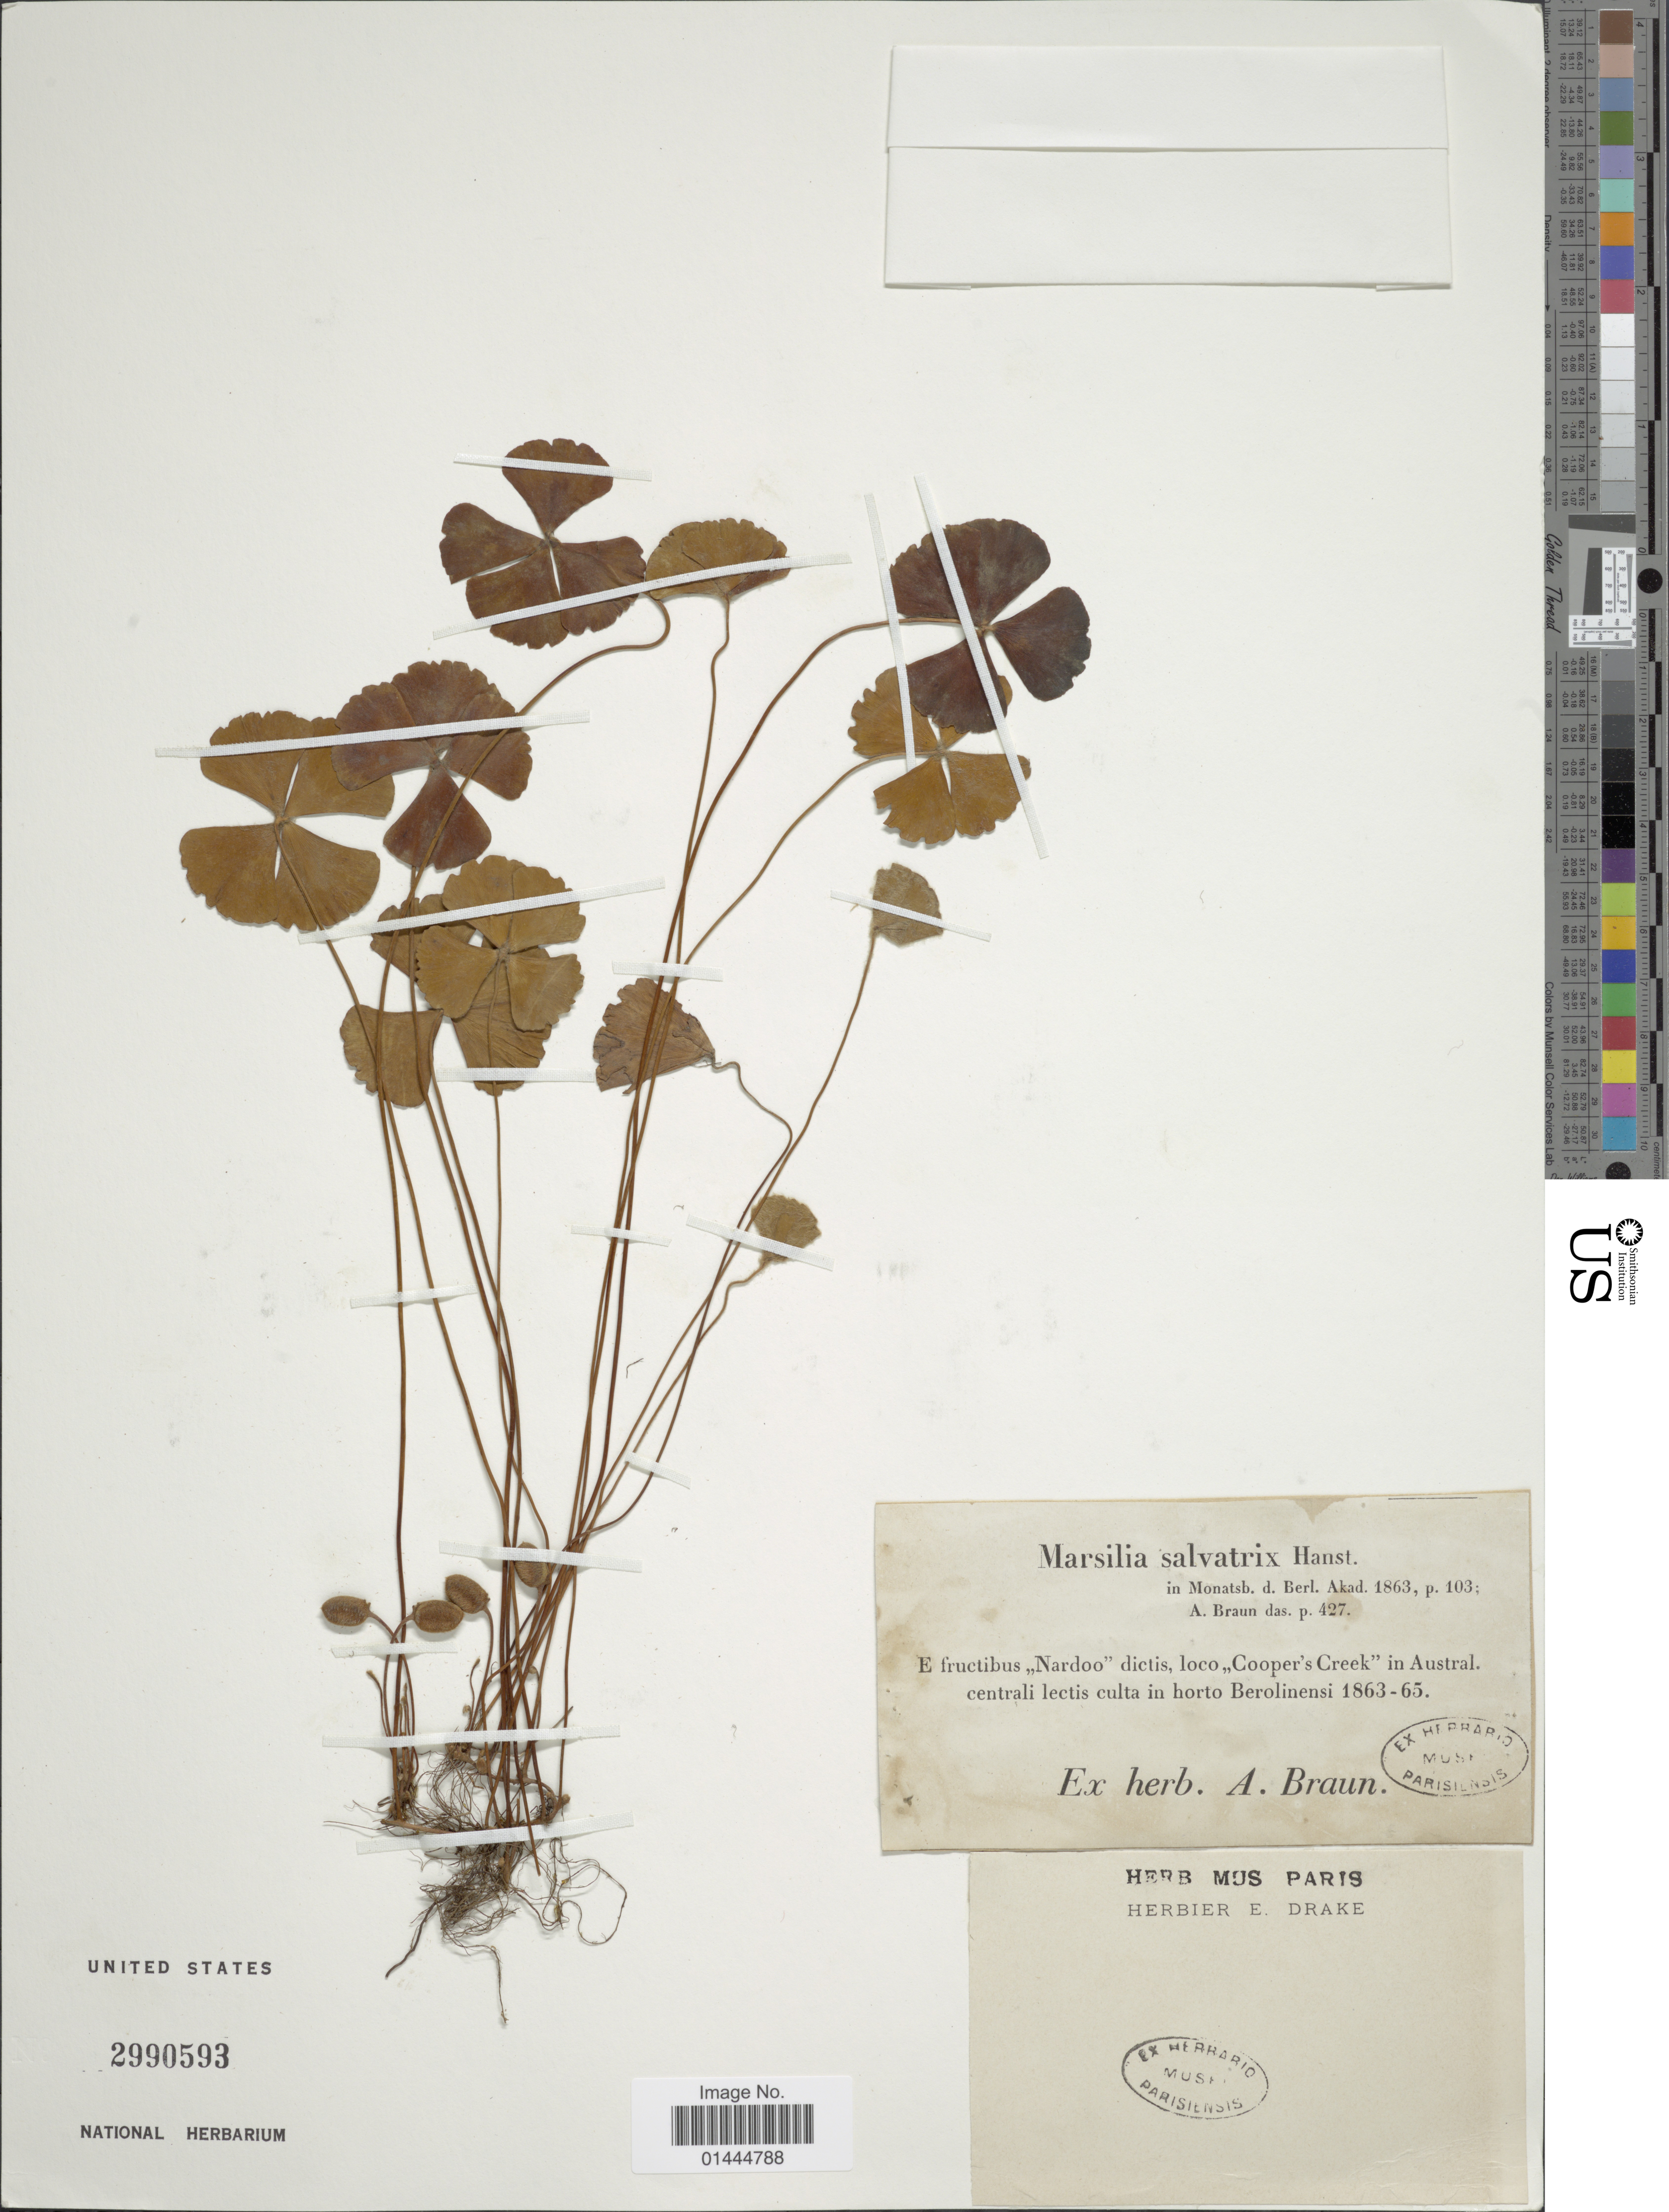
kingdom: Plantae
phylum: Tracheophyta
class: Polypodiopsida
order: Salviniales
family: Marsileaceae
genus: Marsilea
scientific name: Marsilea drummondii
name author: A. Braun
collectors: ex herb. A. Braun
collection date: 1863/1865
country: Australia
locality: E fructibus "Nardoo"dictis, loco "Cooper's Creek"in Austral, centrali lectis culta in horto Berolinensi.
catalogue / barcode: US 2990593